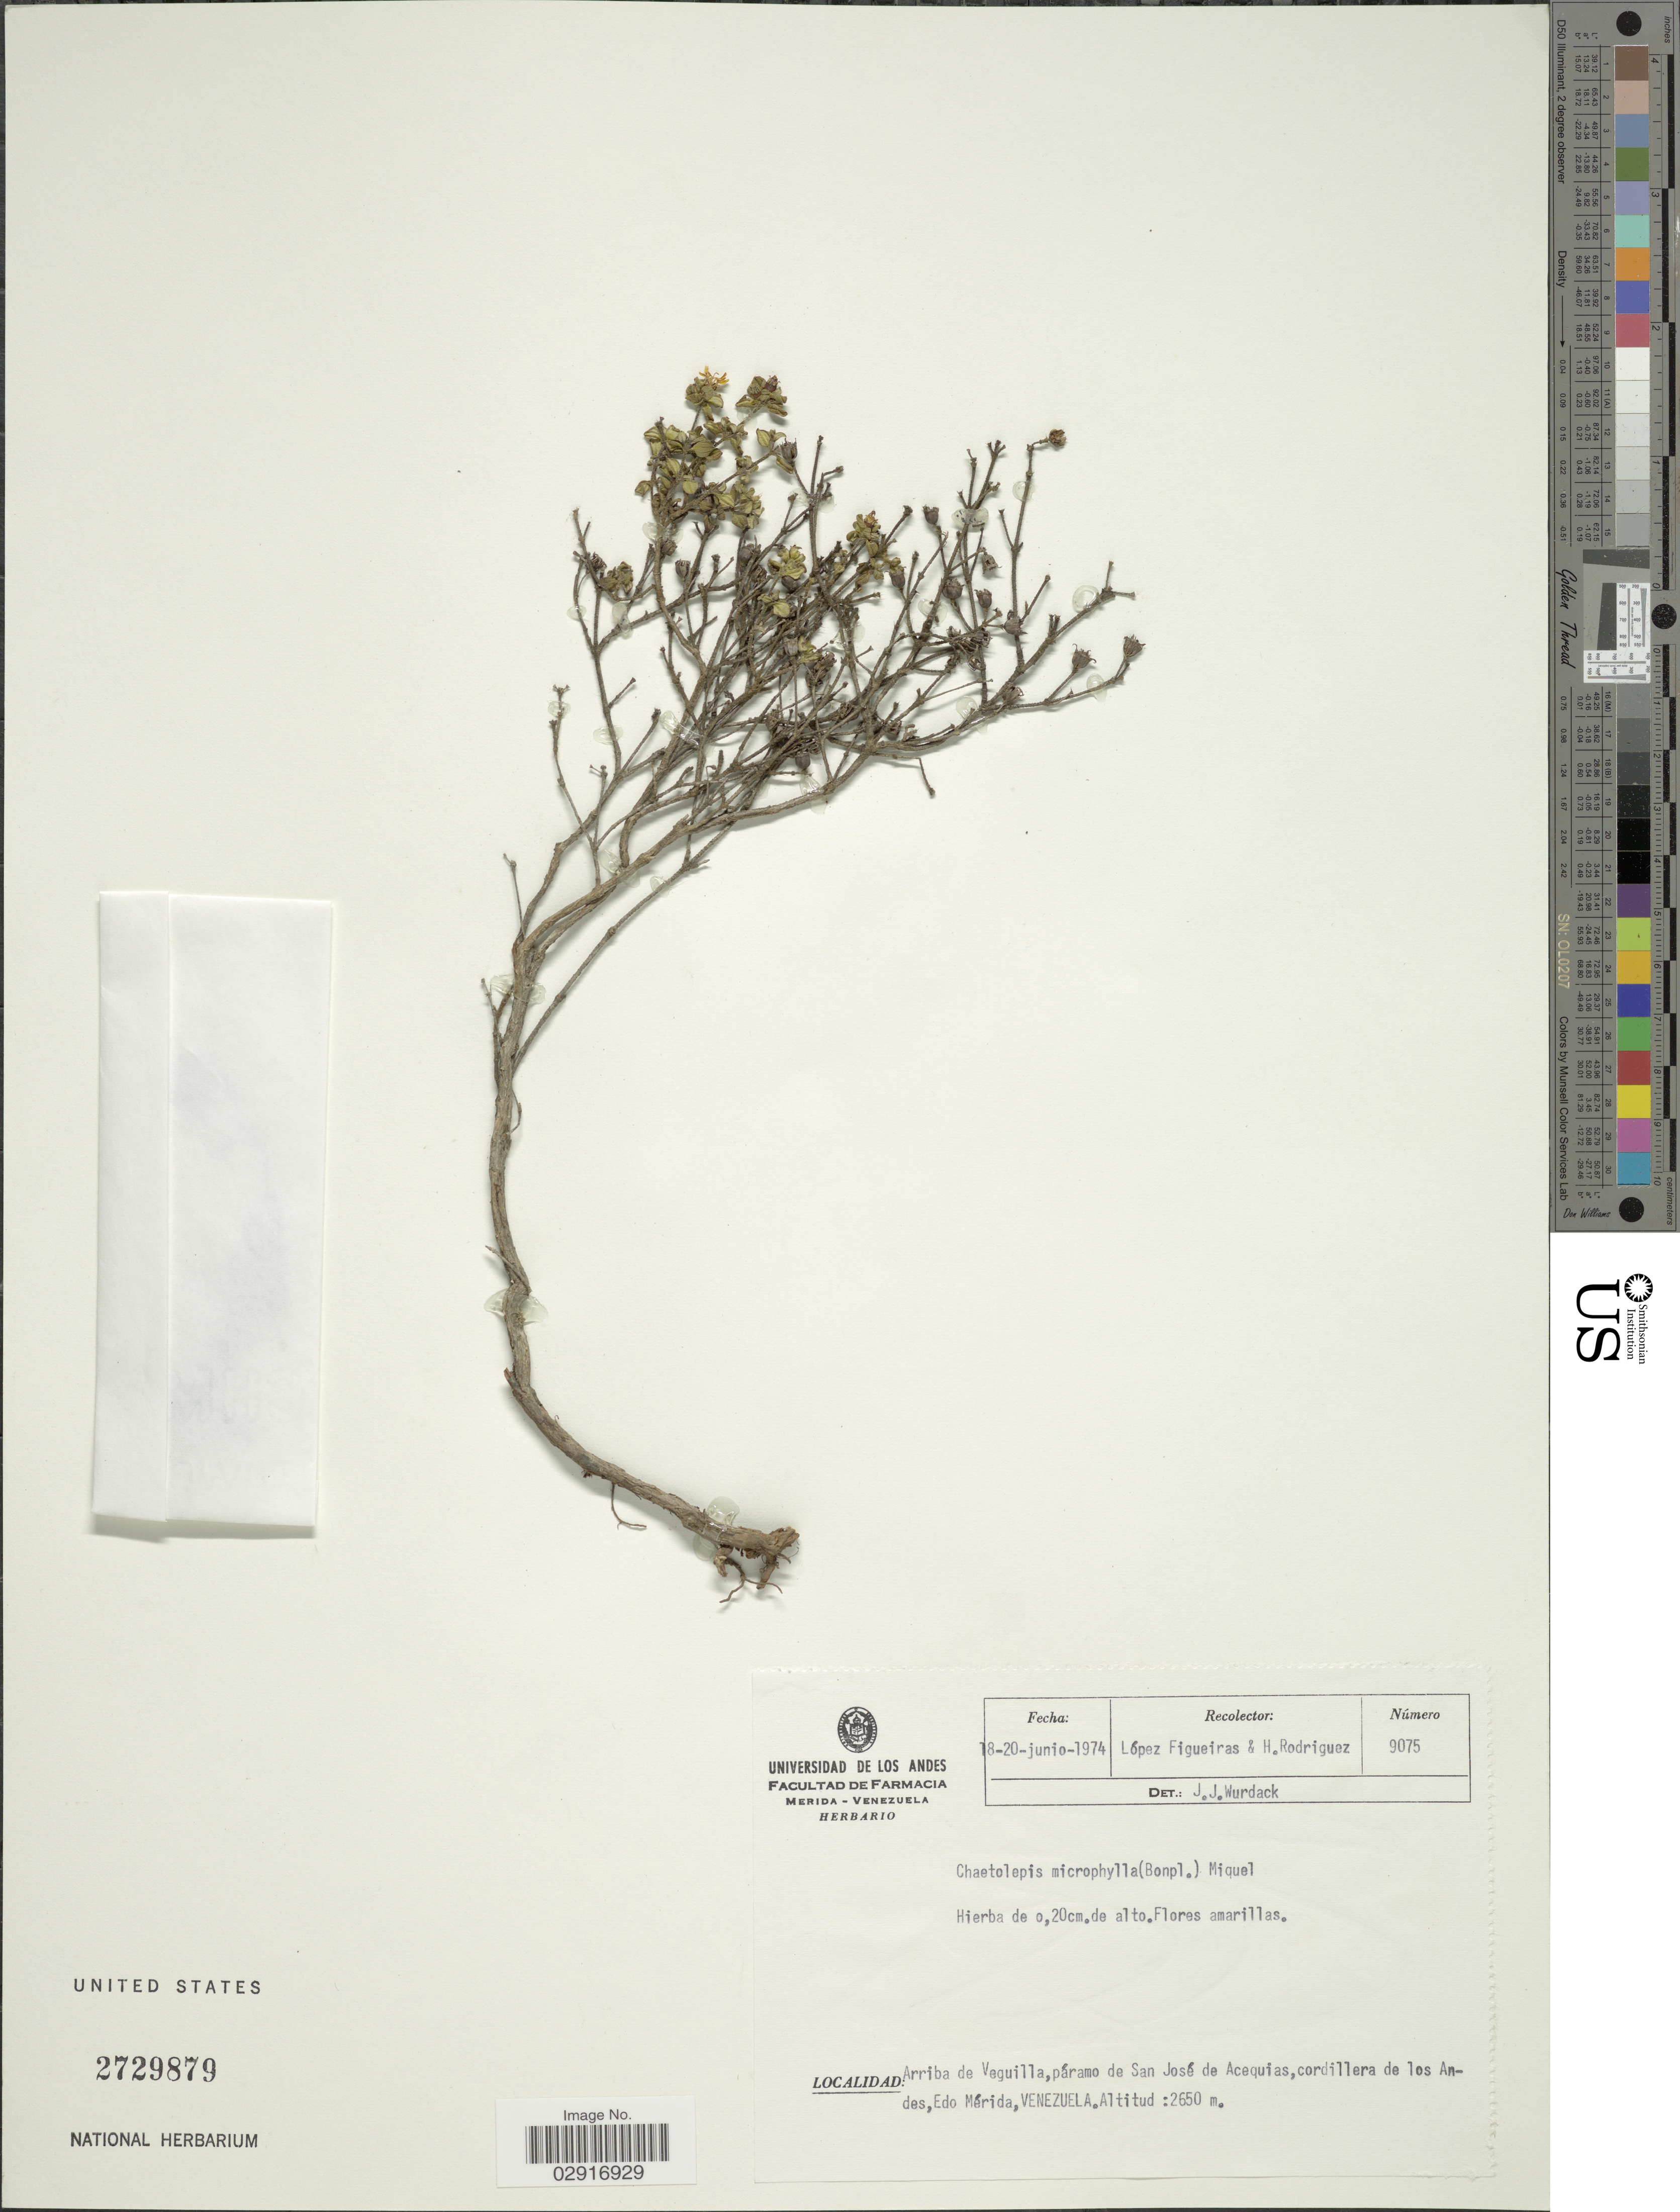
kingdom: Plantae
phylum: Tracheophyta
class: Magnoliopsida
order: Myrtales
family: Melastomataceae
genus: Chaetolepis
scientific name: Chaetolepis microphylla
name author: (Bonpl.) Miq.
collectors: M. López Figueiras & H. Rodriguez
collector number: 9075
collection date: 1974-06-18/1974-06-20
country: Venezuela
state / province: Mérida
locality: Arriba de Veguilla, páramo de San José de Acequias, cordillera de los Andes.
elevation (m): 2650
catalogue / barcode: US 2729879